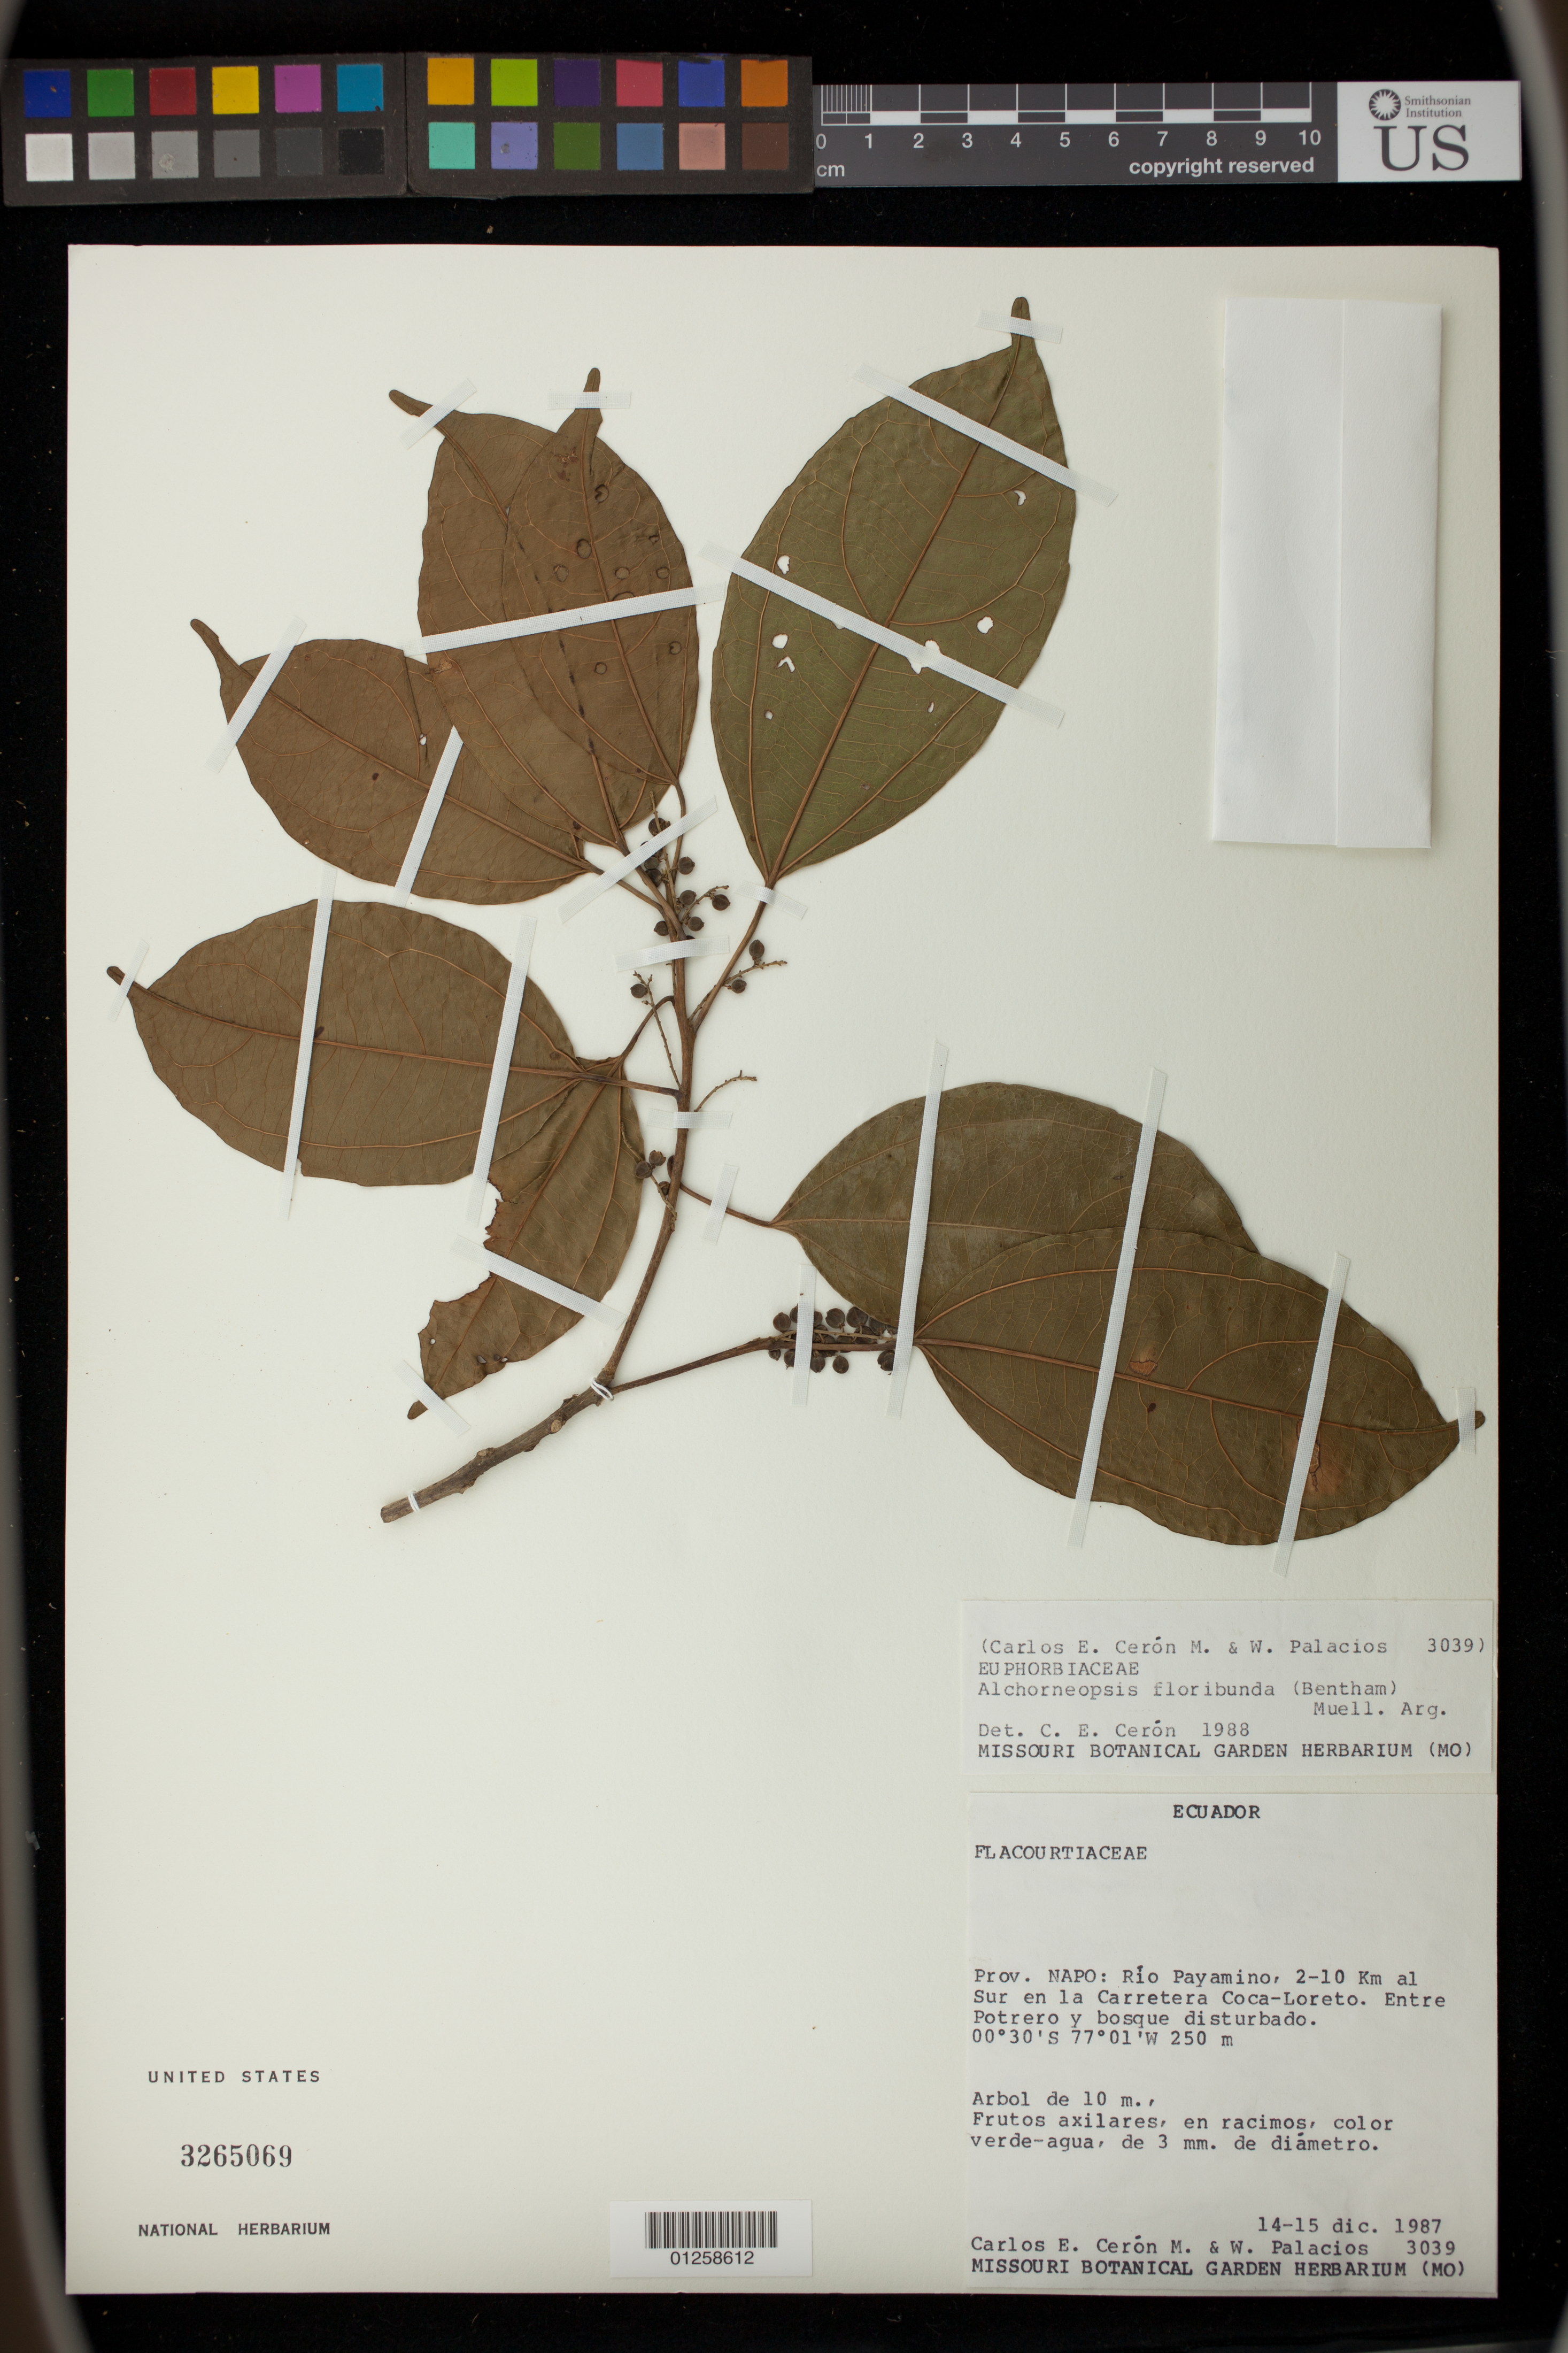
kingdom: Plantae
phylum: Tracheophyta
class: Magnoliopsida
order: Malpighiales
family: Euphorbiaceae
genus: Alchorneopsis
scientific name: Alchorneopsis floribunda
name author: (Benth.) Müll. Arg.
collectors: M. Cerón, W. Palacios & E. Carlos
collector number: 3039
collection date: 1987-12-14/1987-12-15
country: Ecuador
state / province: Napo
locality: Rio Payamino, 2-10 Km al Sur en la Carretera Coca-Loreto. Entre Potrero y bosque disturbado.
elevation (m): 250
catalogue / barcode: US 3265069